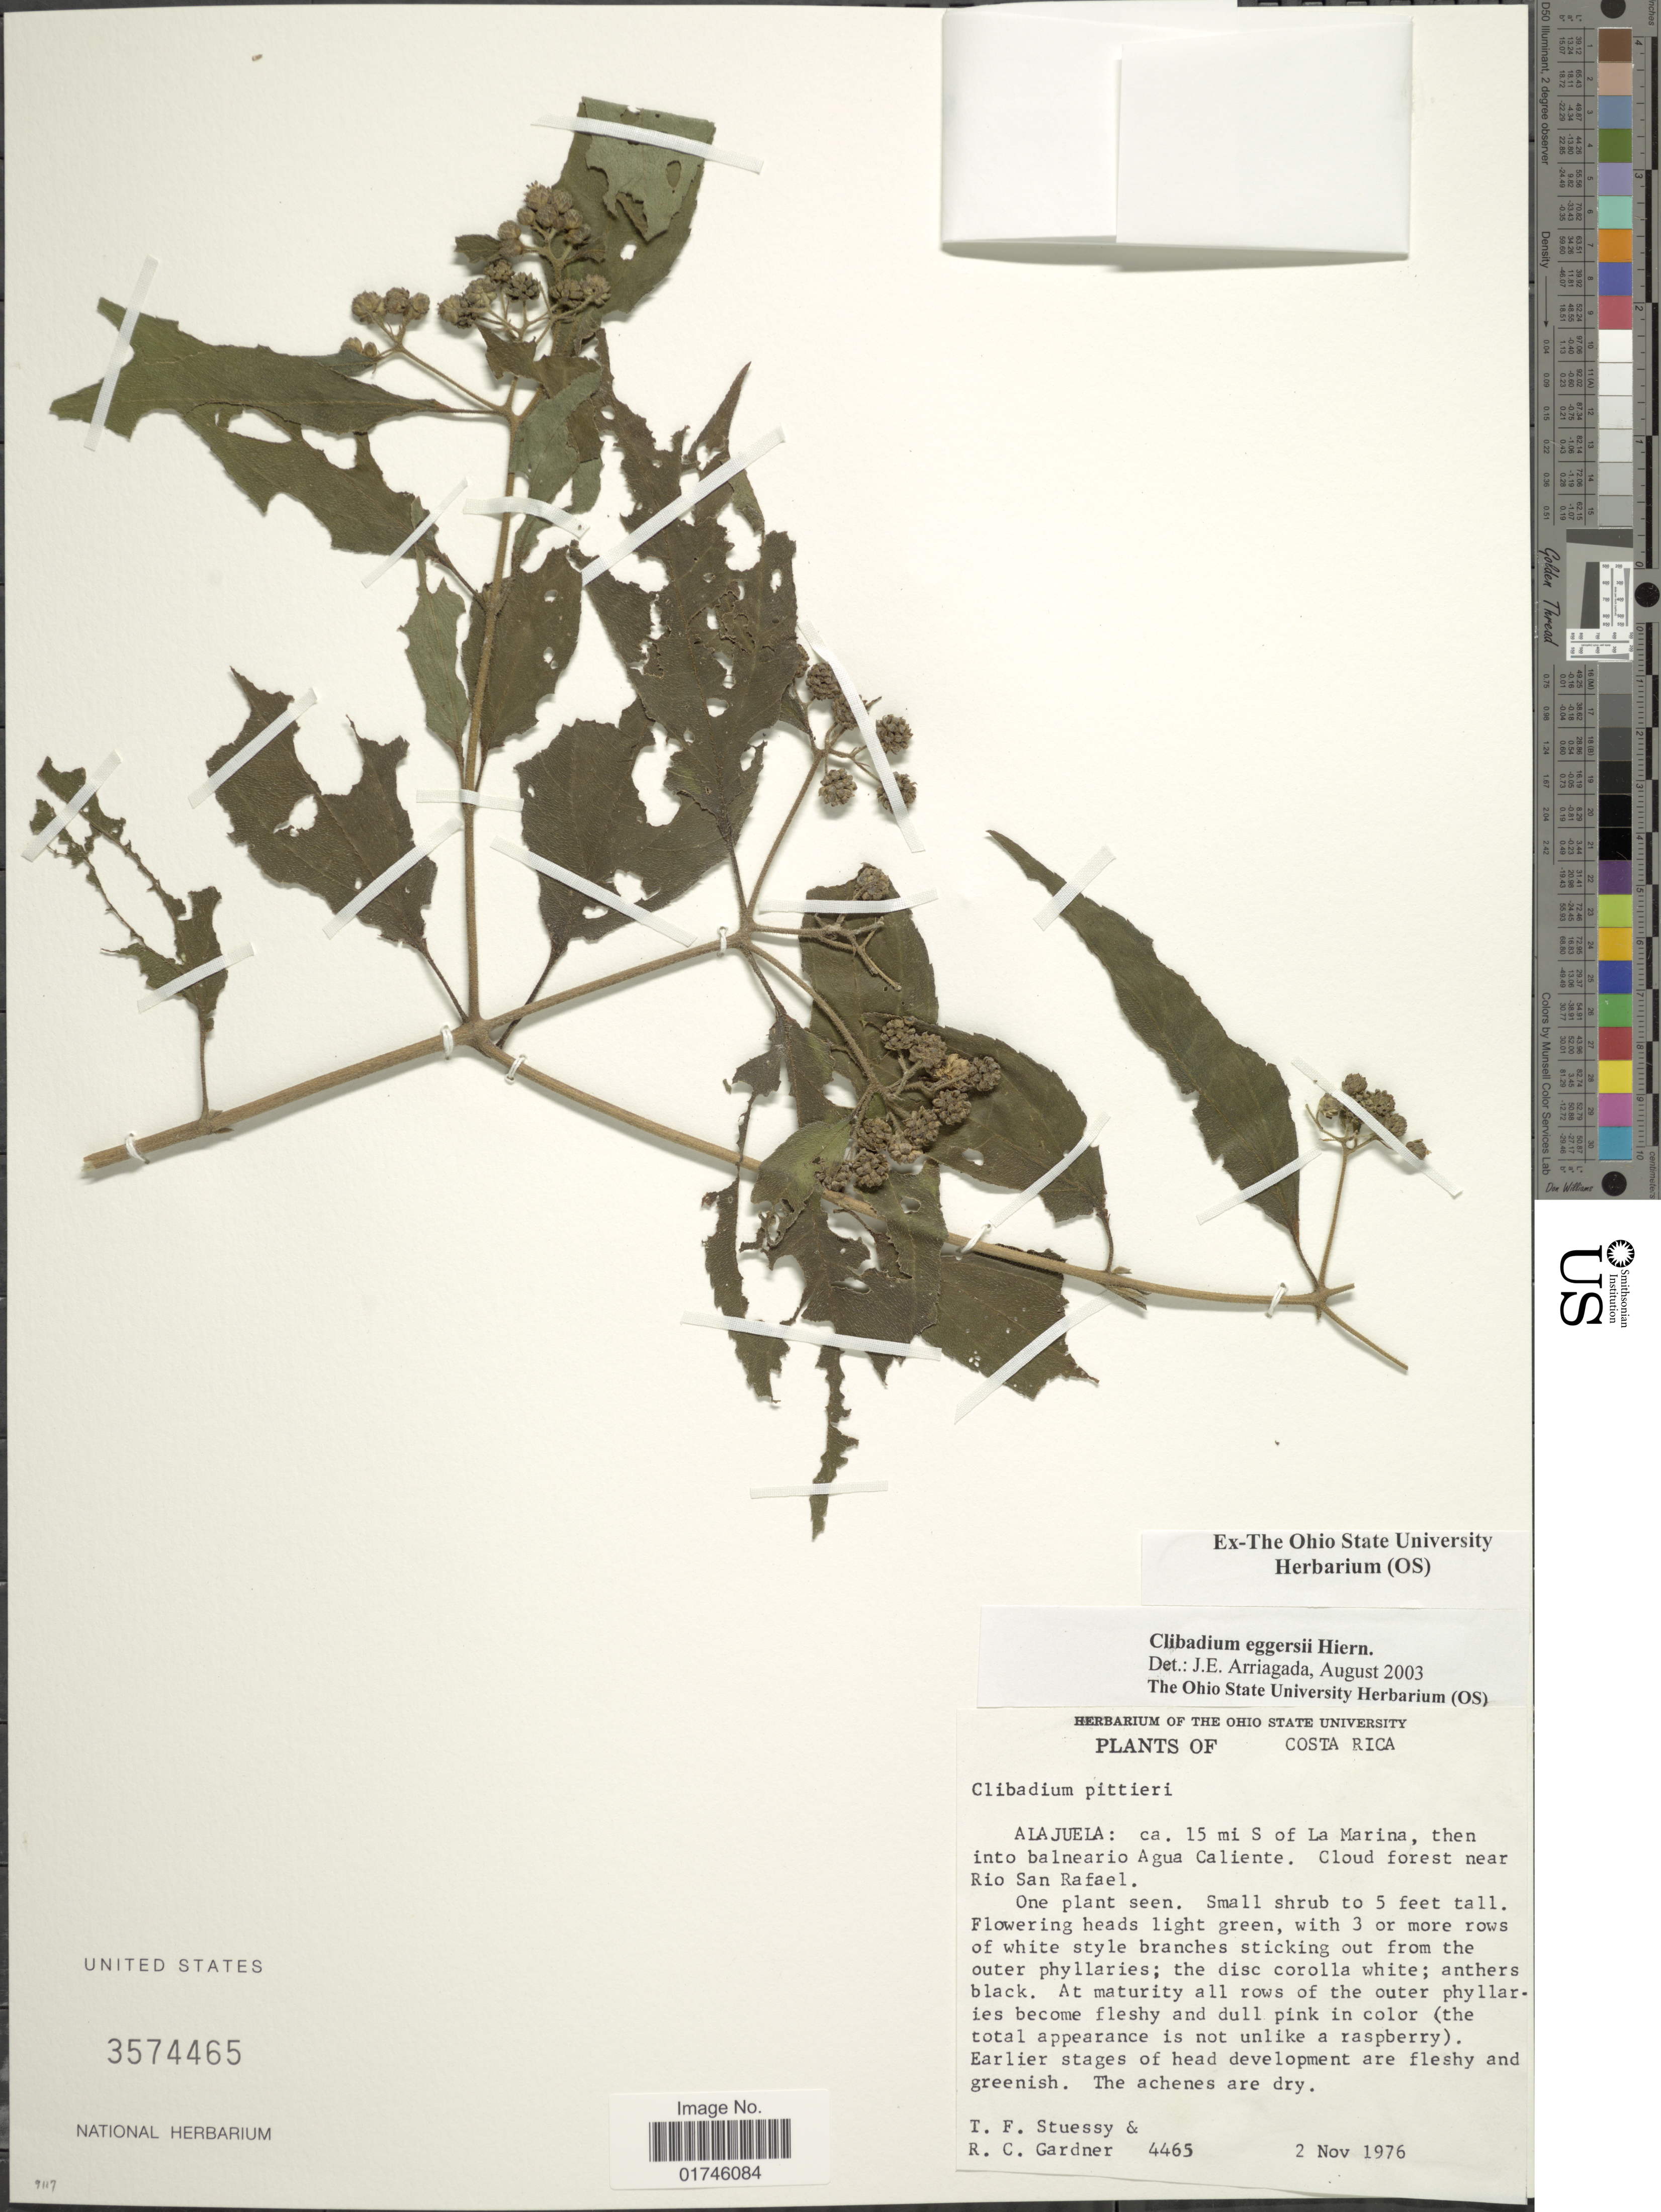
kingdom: Plantae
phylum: Tracheophyta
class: Magnoliopsida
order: Asterales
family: Asteraceae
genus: Clibadium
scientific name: Clibadium eggersii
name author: Hieron.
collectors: T. Stuessy & R. C. Gardner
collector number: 4465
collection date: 1976-11-02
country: Costa Rica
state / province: Alajuela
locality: Alajuela: ca. 15 mi. S of La Marina, then into balneario Agua Caliente.Cloud foret near Rio San Rafael.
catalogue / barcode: US 3574465